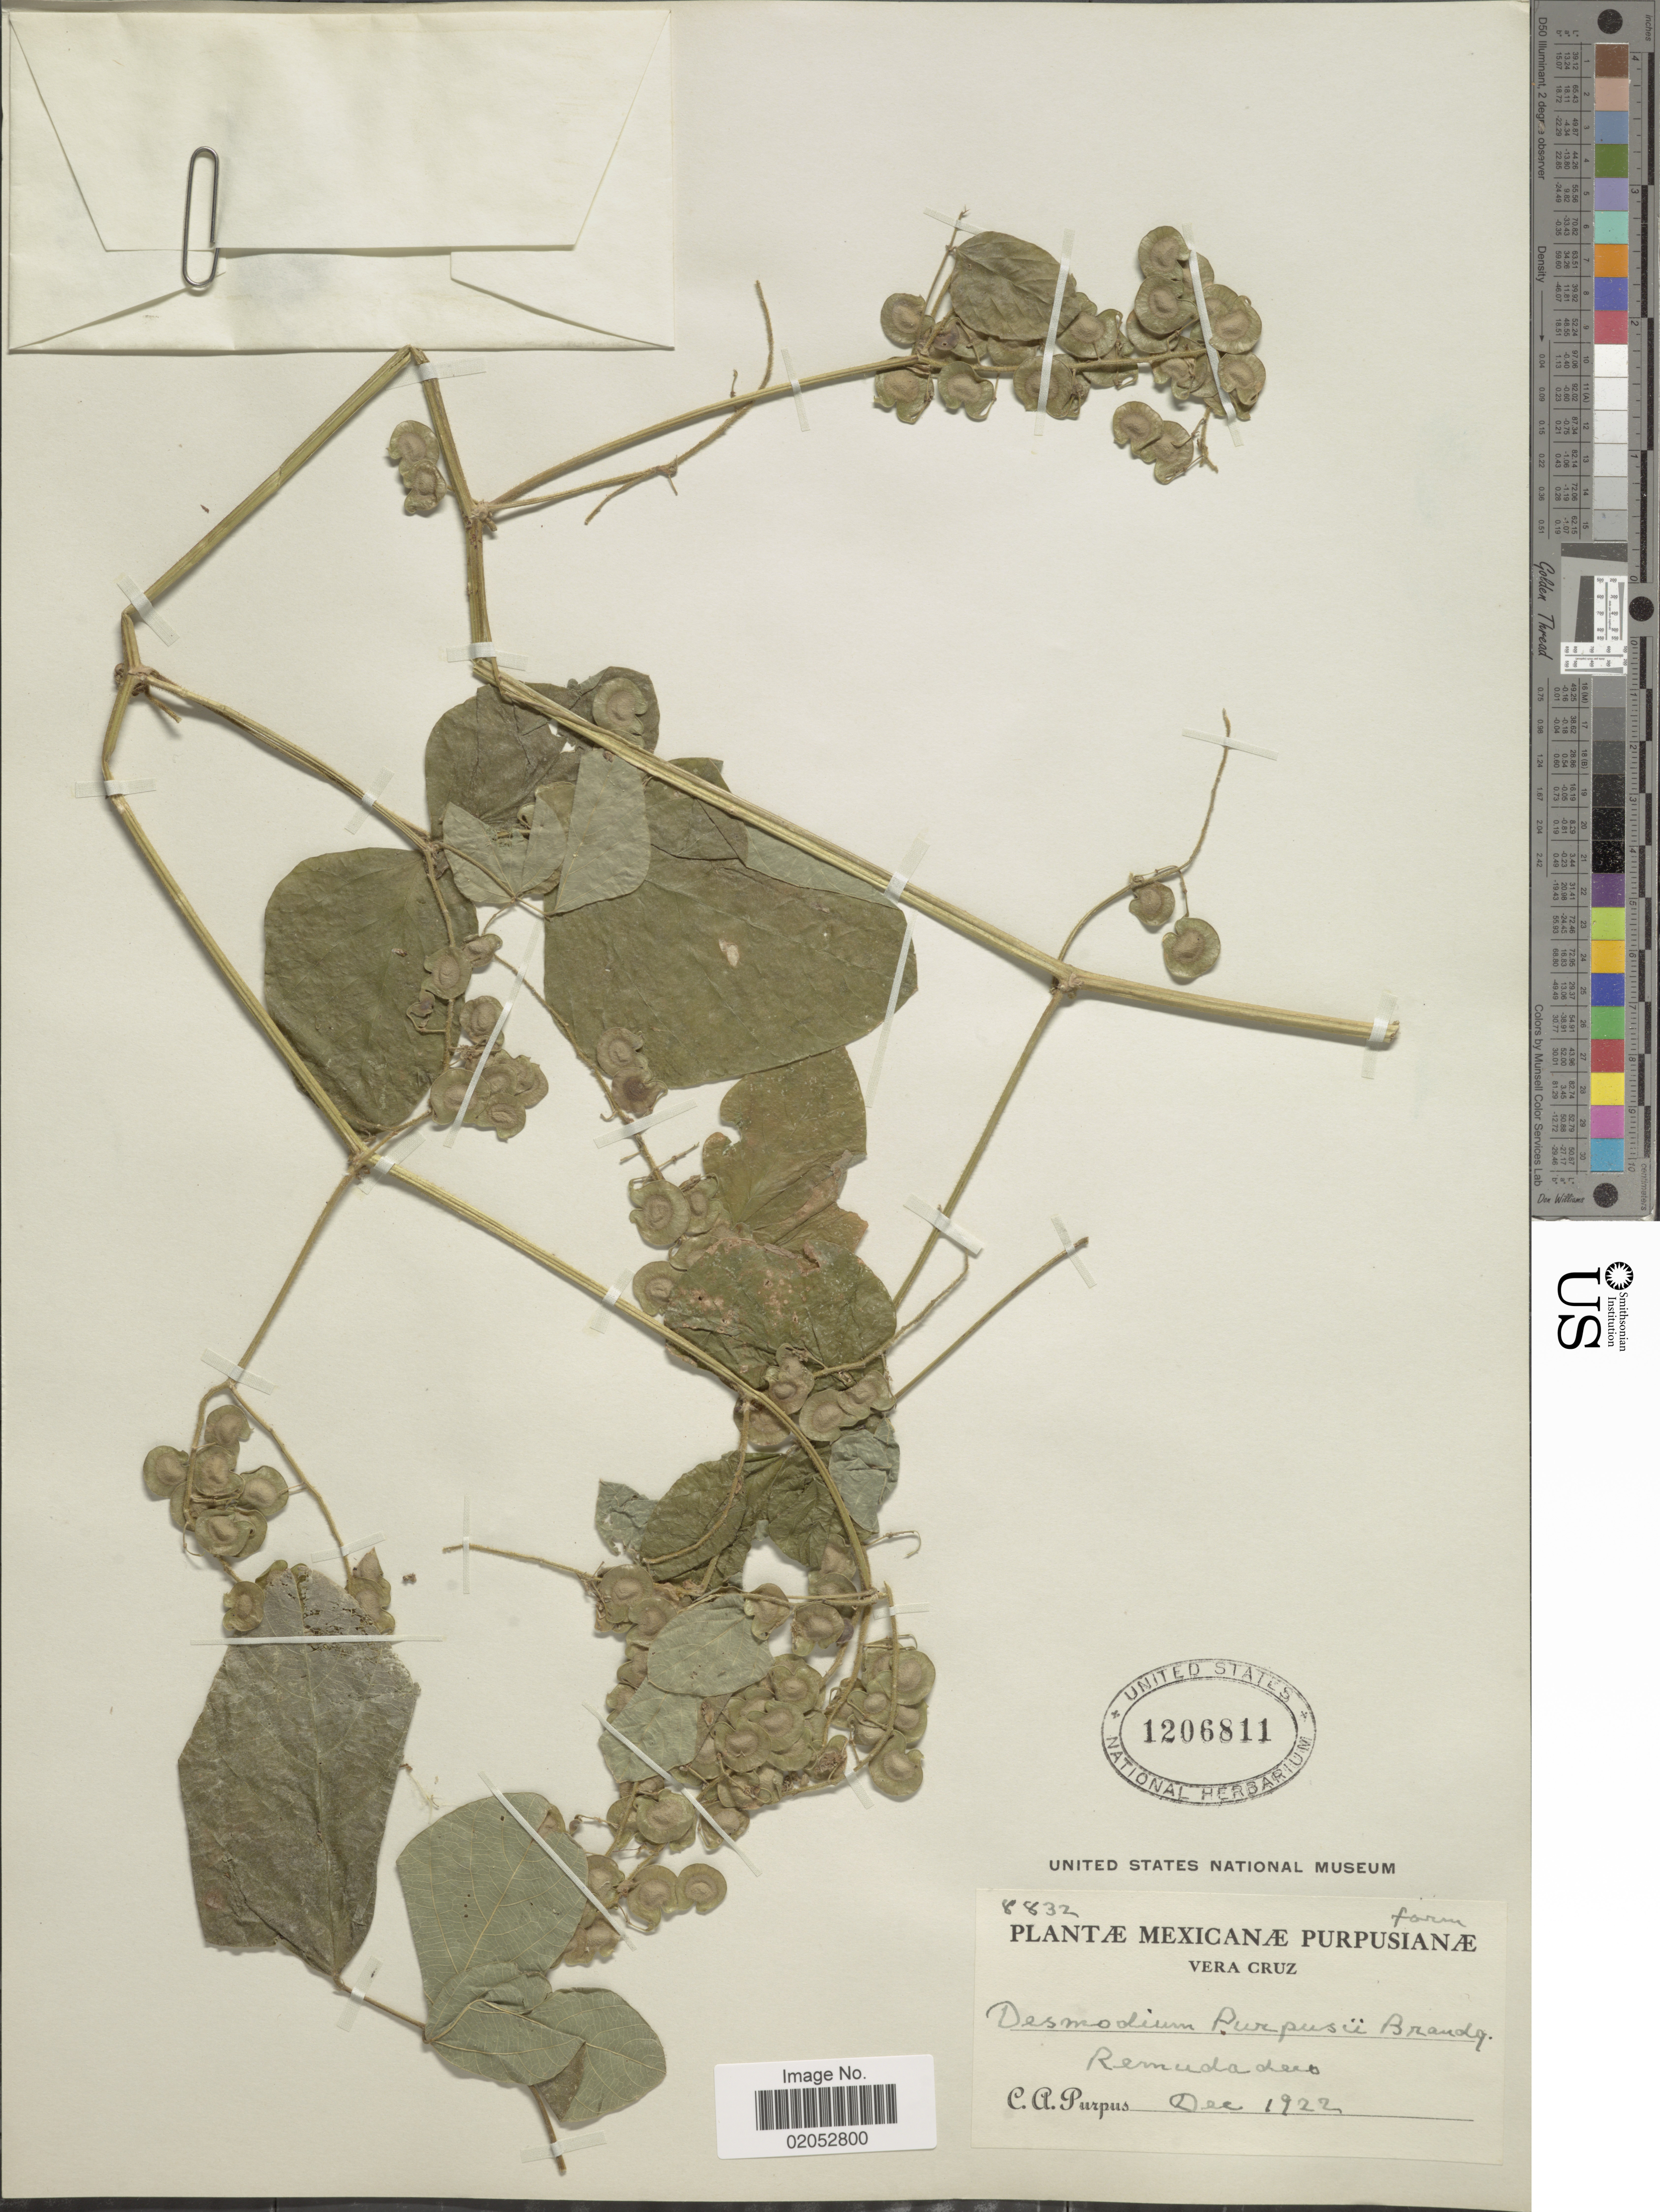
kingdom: Plantae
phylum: Tracheophyta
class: Magnoliopsida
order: Fabales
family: Fabaceae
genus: Desmodium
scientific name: Desmodium purpusii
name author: Brandegee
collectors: C. A. Purpus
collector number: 8832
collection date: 1922-12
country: Mexico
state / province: Veracruz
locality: Remudadero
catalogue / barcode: US 1206811